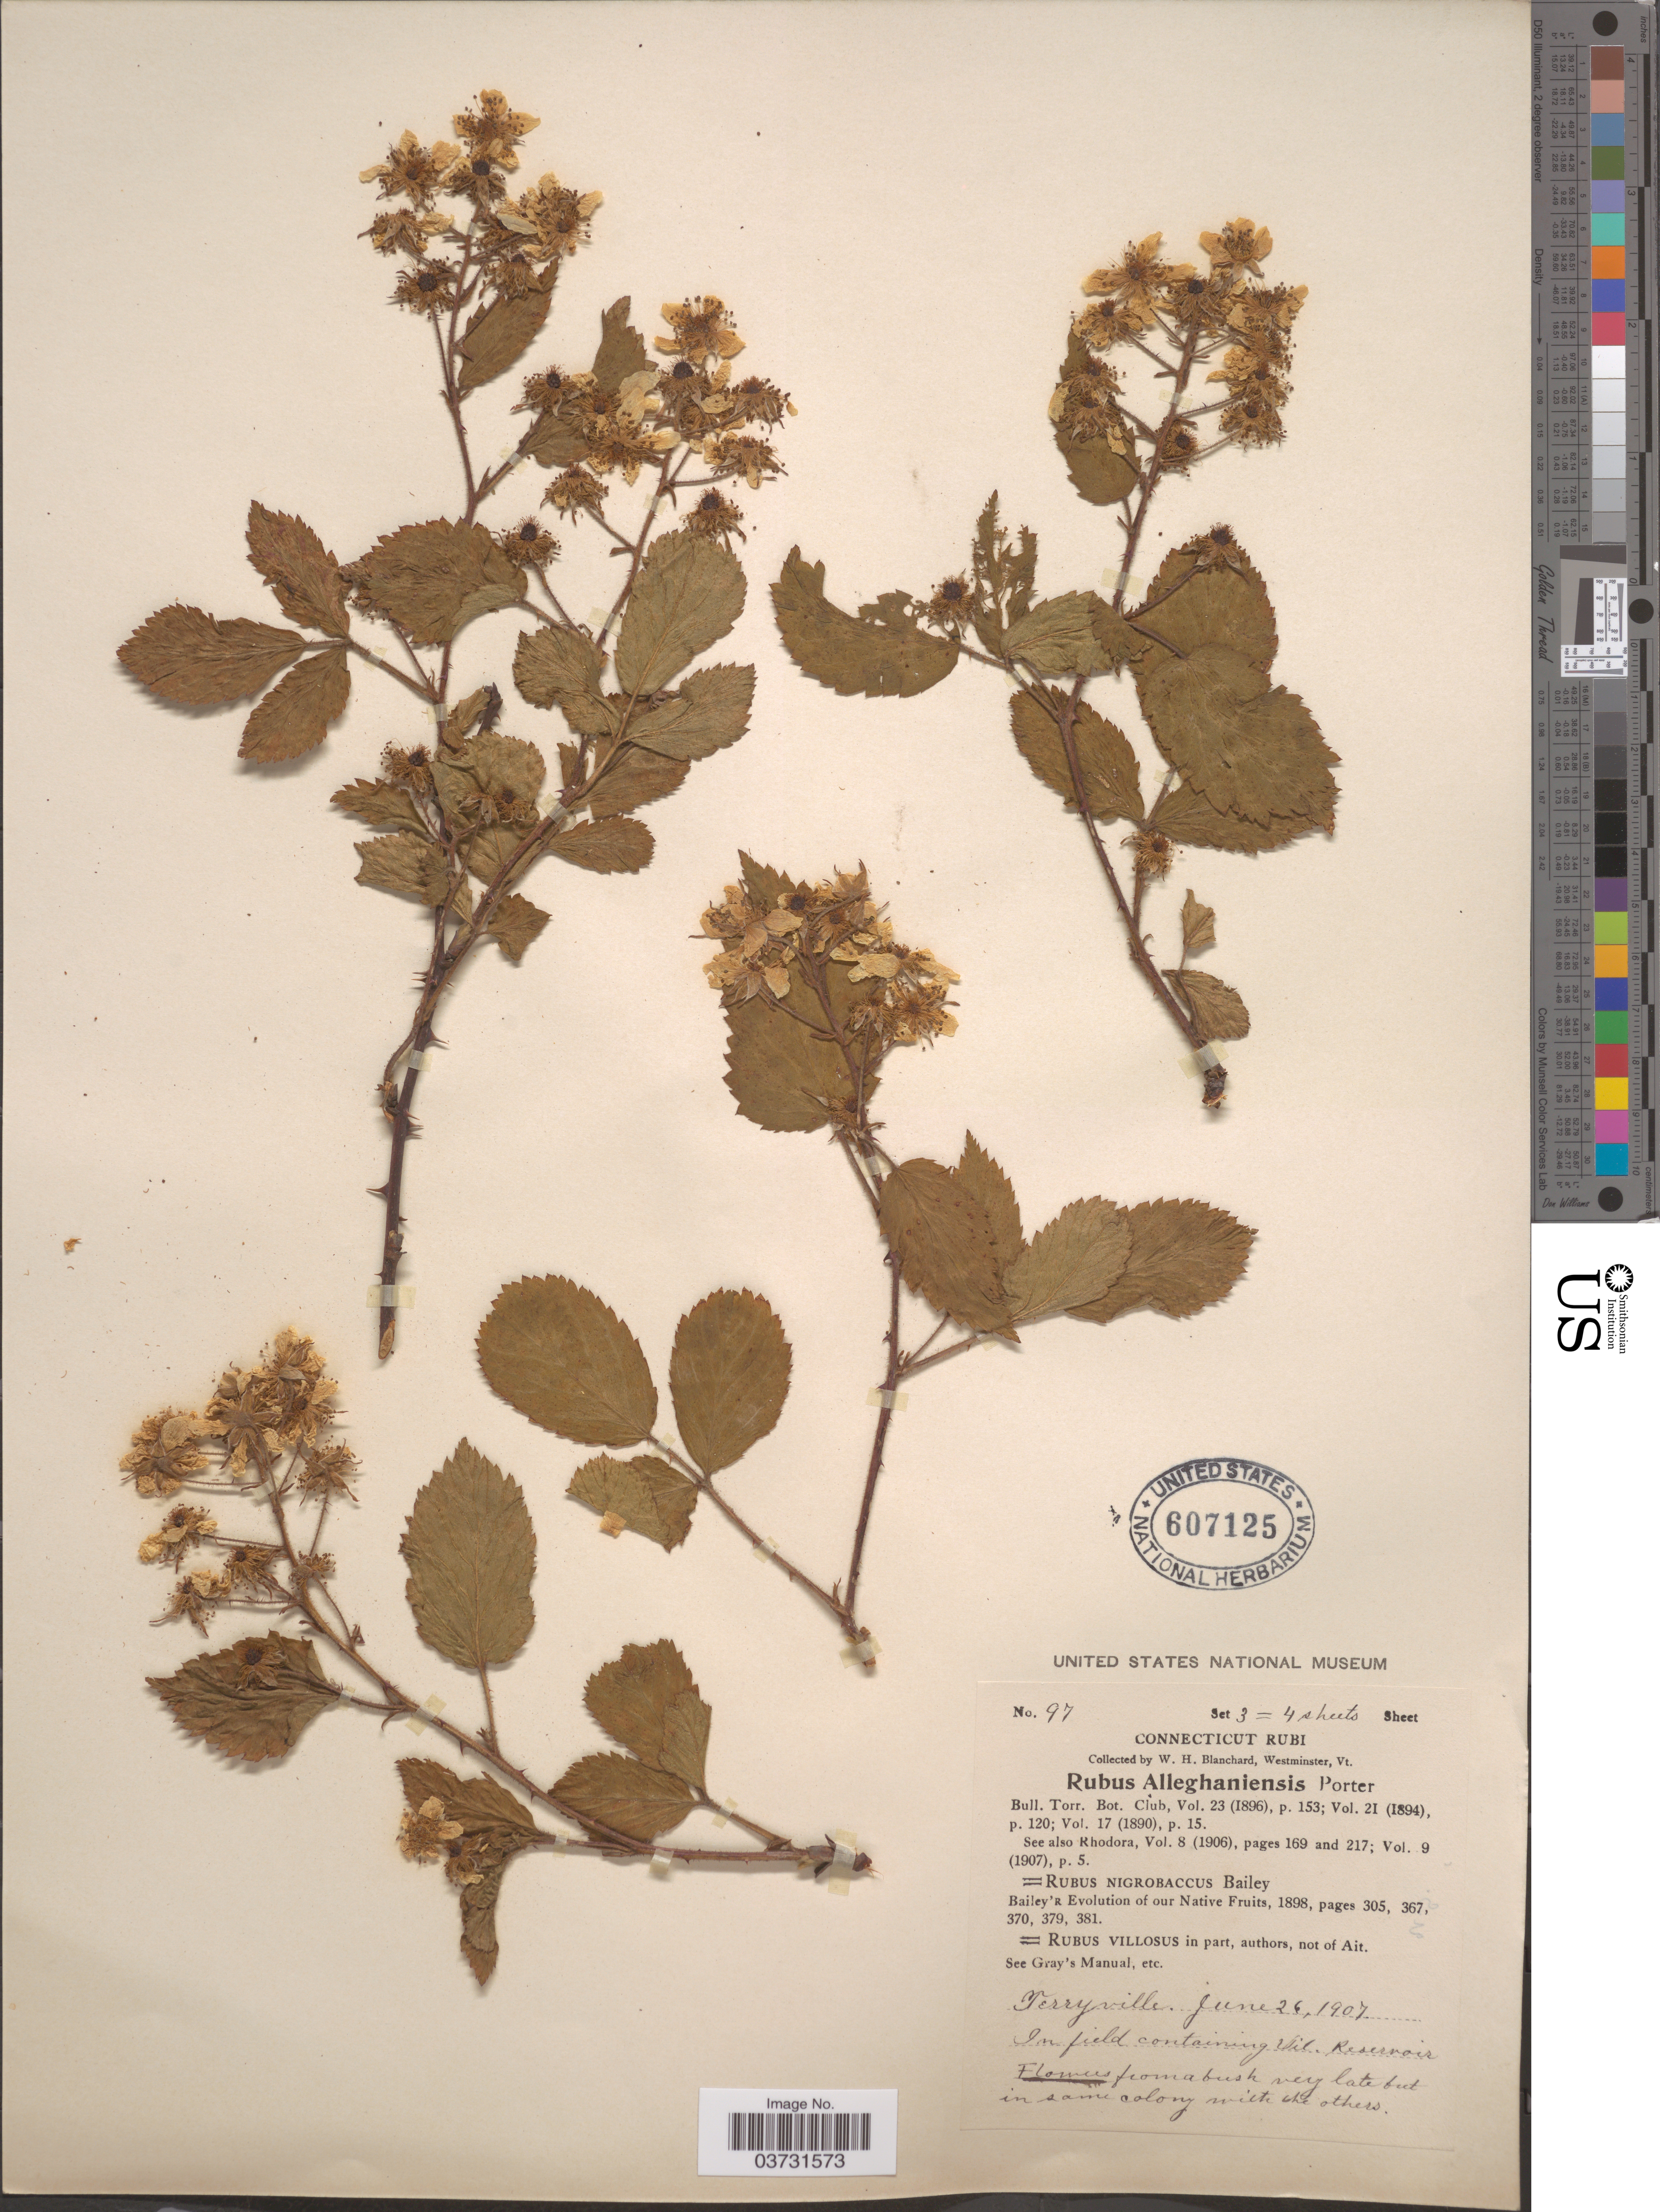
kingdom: Plantae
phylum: Tracheophyta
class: Magnoliopsida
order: Rosales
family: Rosaceae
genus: Rubus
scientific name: Rubus nigrobaccus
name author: L.H. Bailey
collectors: W. H. Blanchard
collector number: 97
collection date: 1907-06-26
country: United States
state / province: Connecticut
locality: Terryville. In field containing Vil. Reservoir.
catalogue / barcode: US 607125